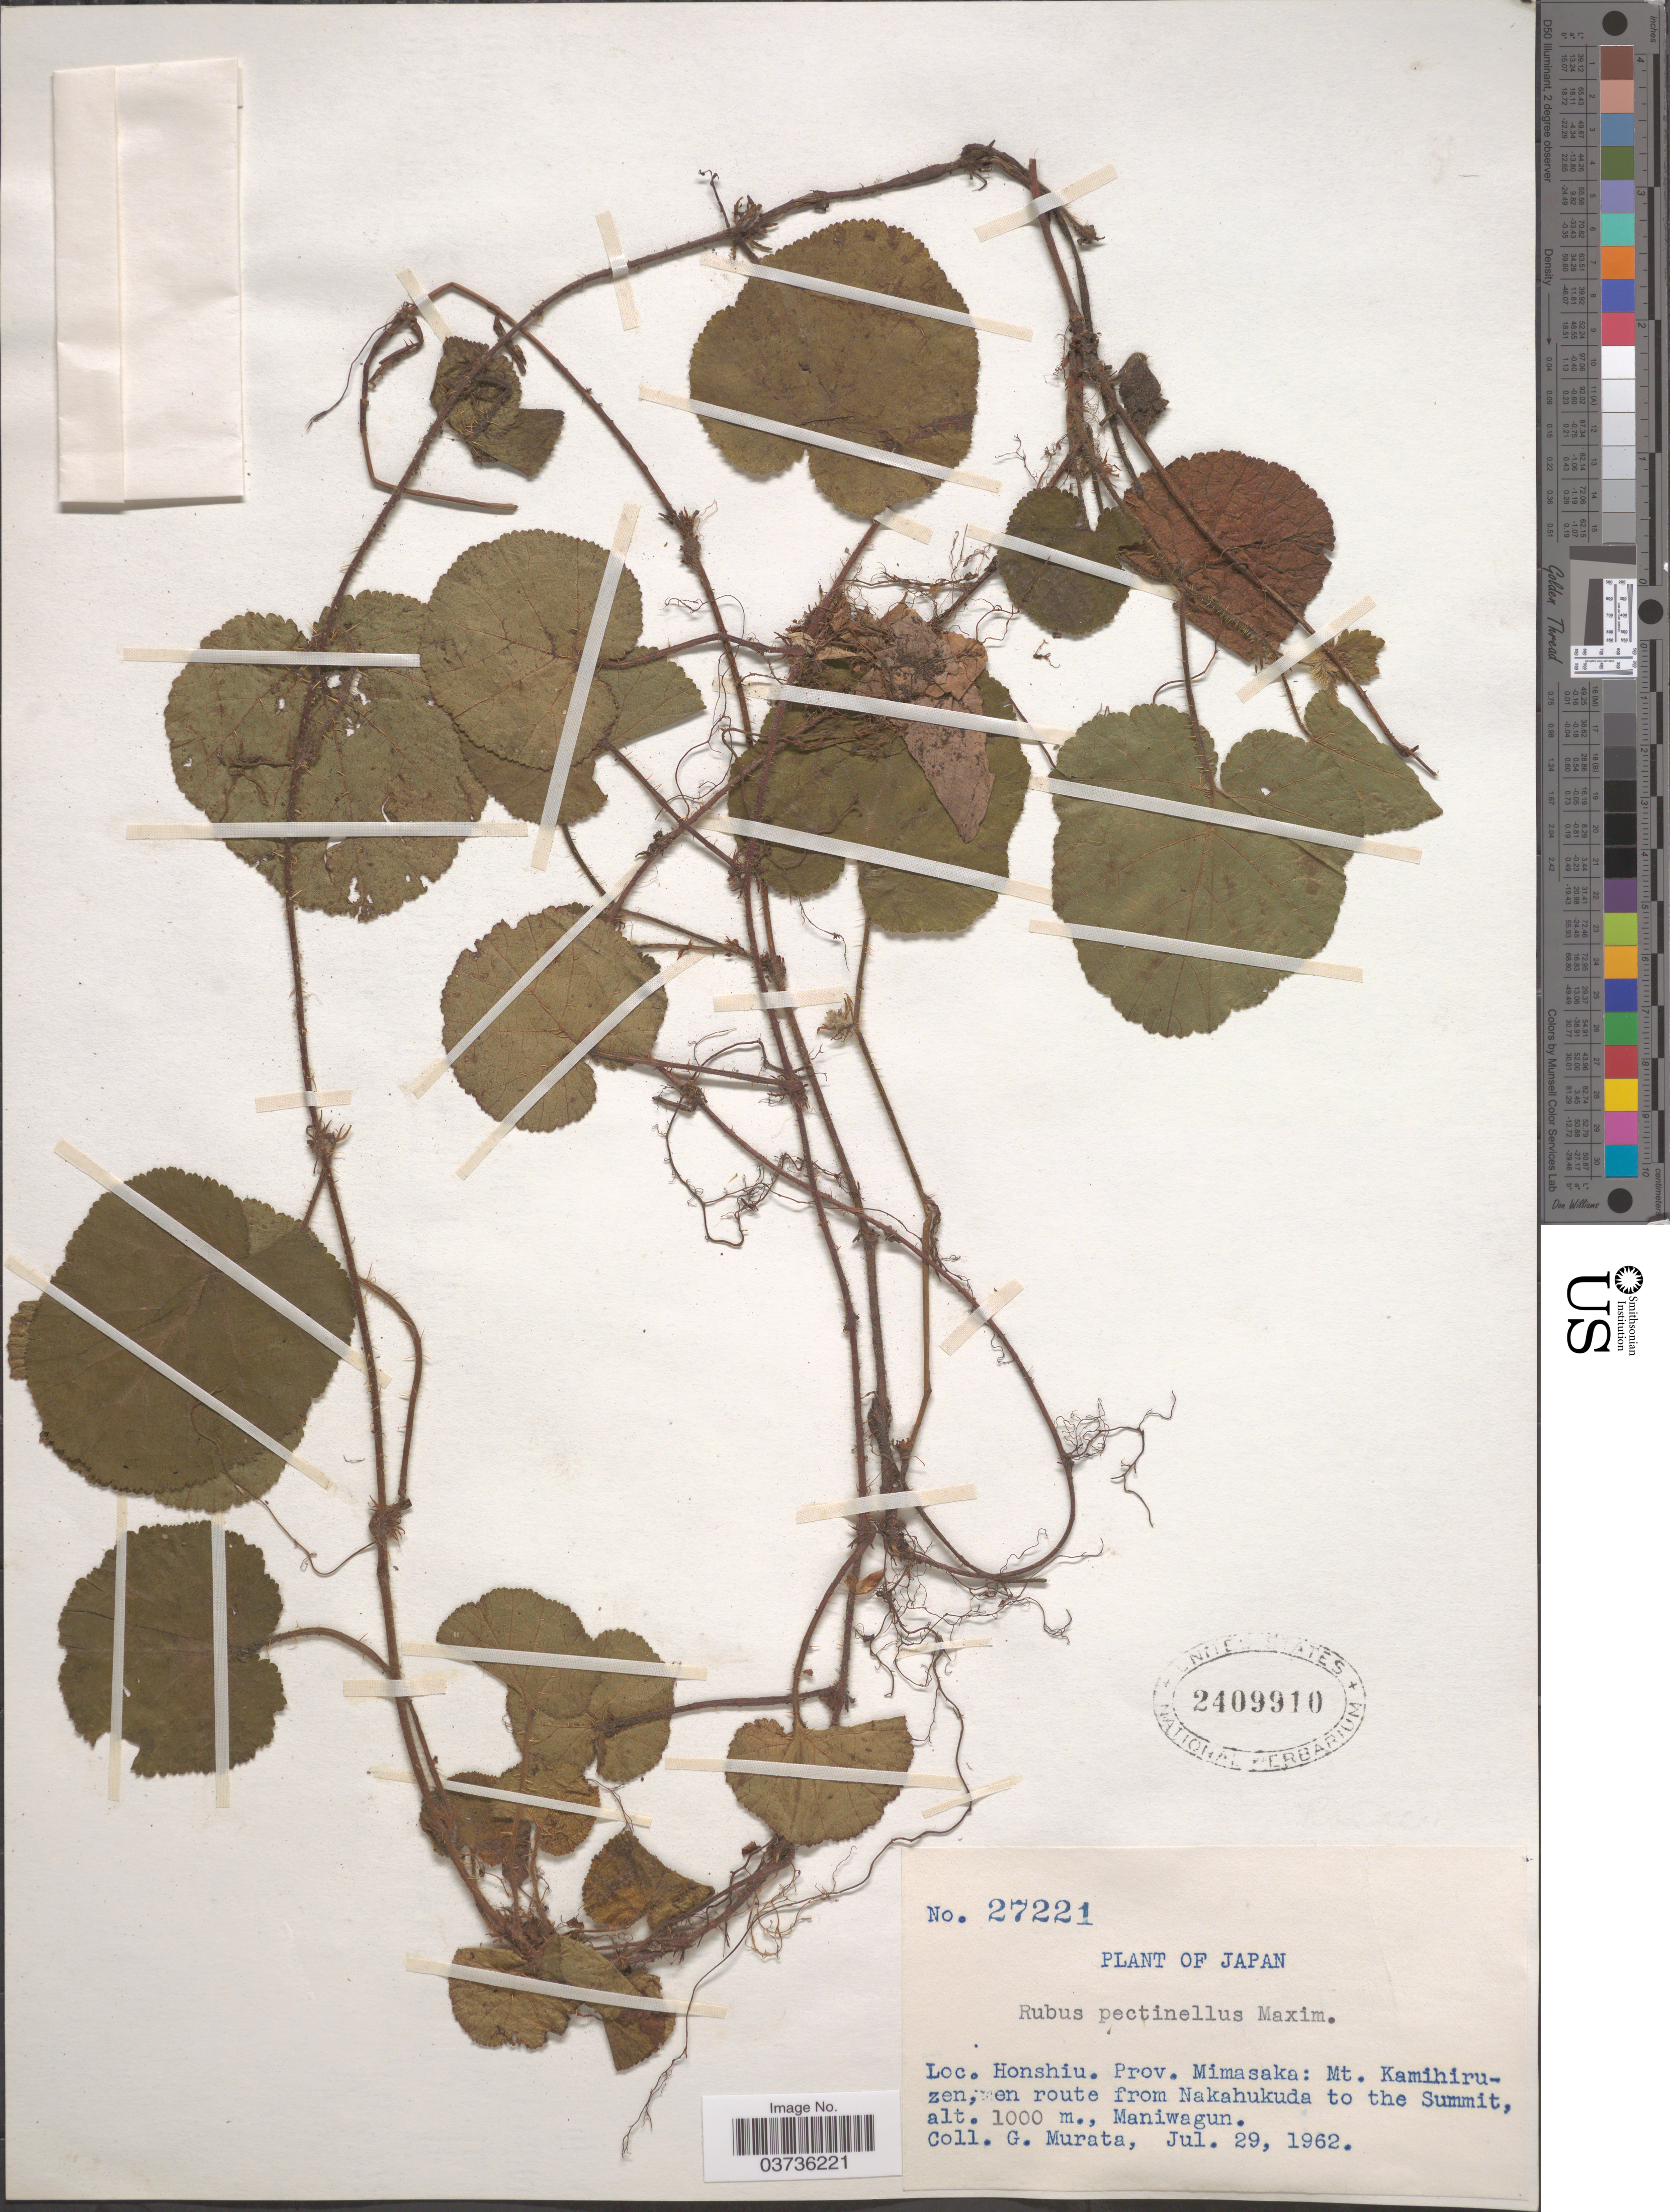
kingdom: Plantae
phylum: Tracheophyta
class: Magnoliopsida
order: Rosales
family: Rosaceae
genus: Rubus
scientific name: Rubus pectinellus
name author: Maxim.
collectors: G. Murata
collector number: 27221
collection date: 1962-07-29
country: Japan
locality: Honshiu. Prov. Mimasaka: Mt. Kamihiruzen, en route from Nakahukuda to the Summit, Maniwagun.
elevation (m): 1000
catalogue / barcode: US 2409910